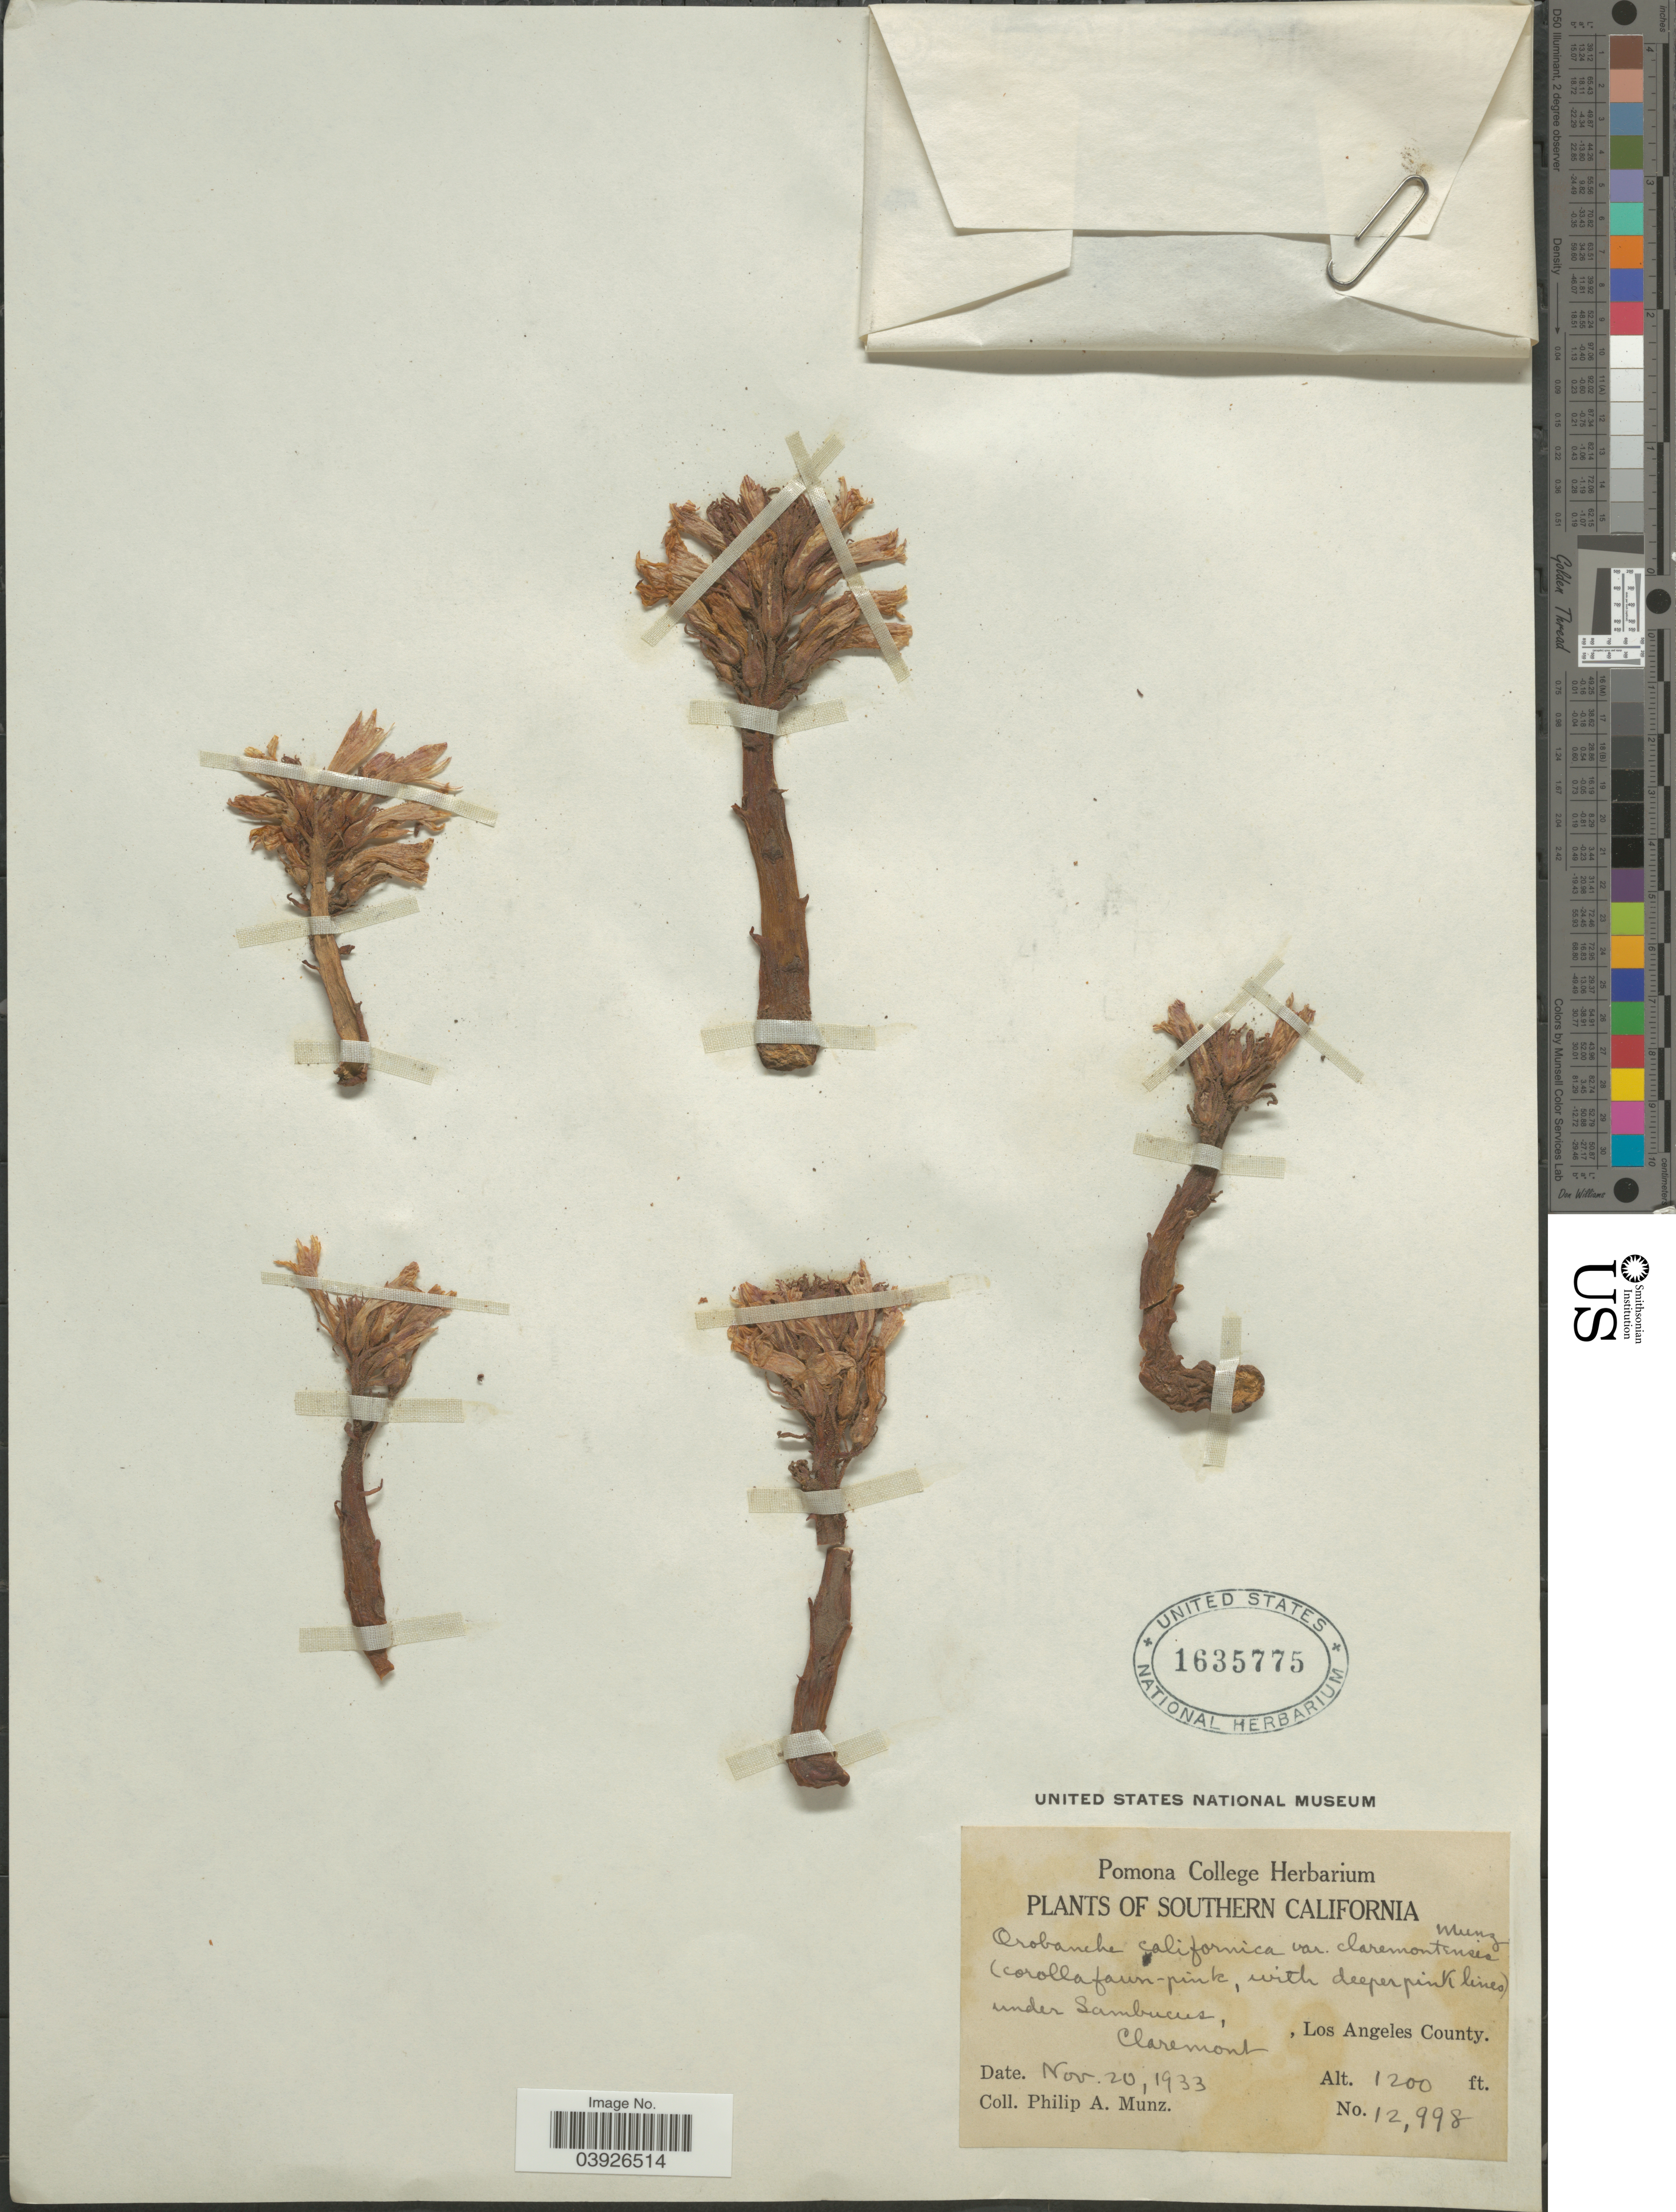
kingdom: Plantae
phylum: Tracheophyta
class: Magnoliopsida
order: Lamiales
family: Orobanchaceae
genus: Orobanche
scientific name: Orobanche californica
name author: Cham. & Schltdl.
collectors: P. A. Munz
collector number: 12998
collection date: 1933-11-20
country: United States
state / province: California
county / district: Los Angeles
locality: Southern California. Claremont, Los Angeles County.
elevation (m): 366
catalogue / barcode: US 1635775